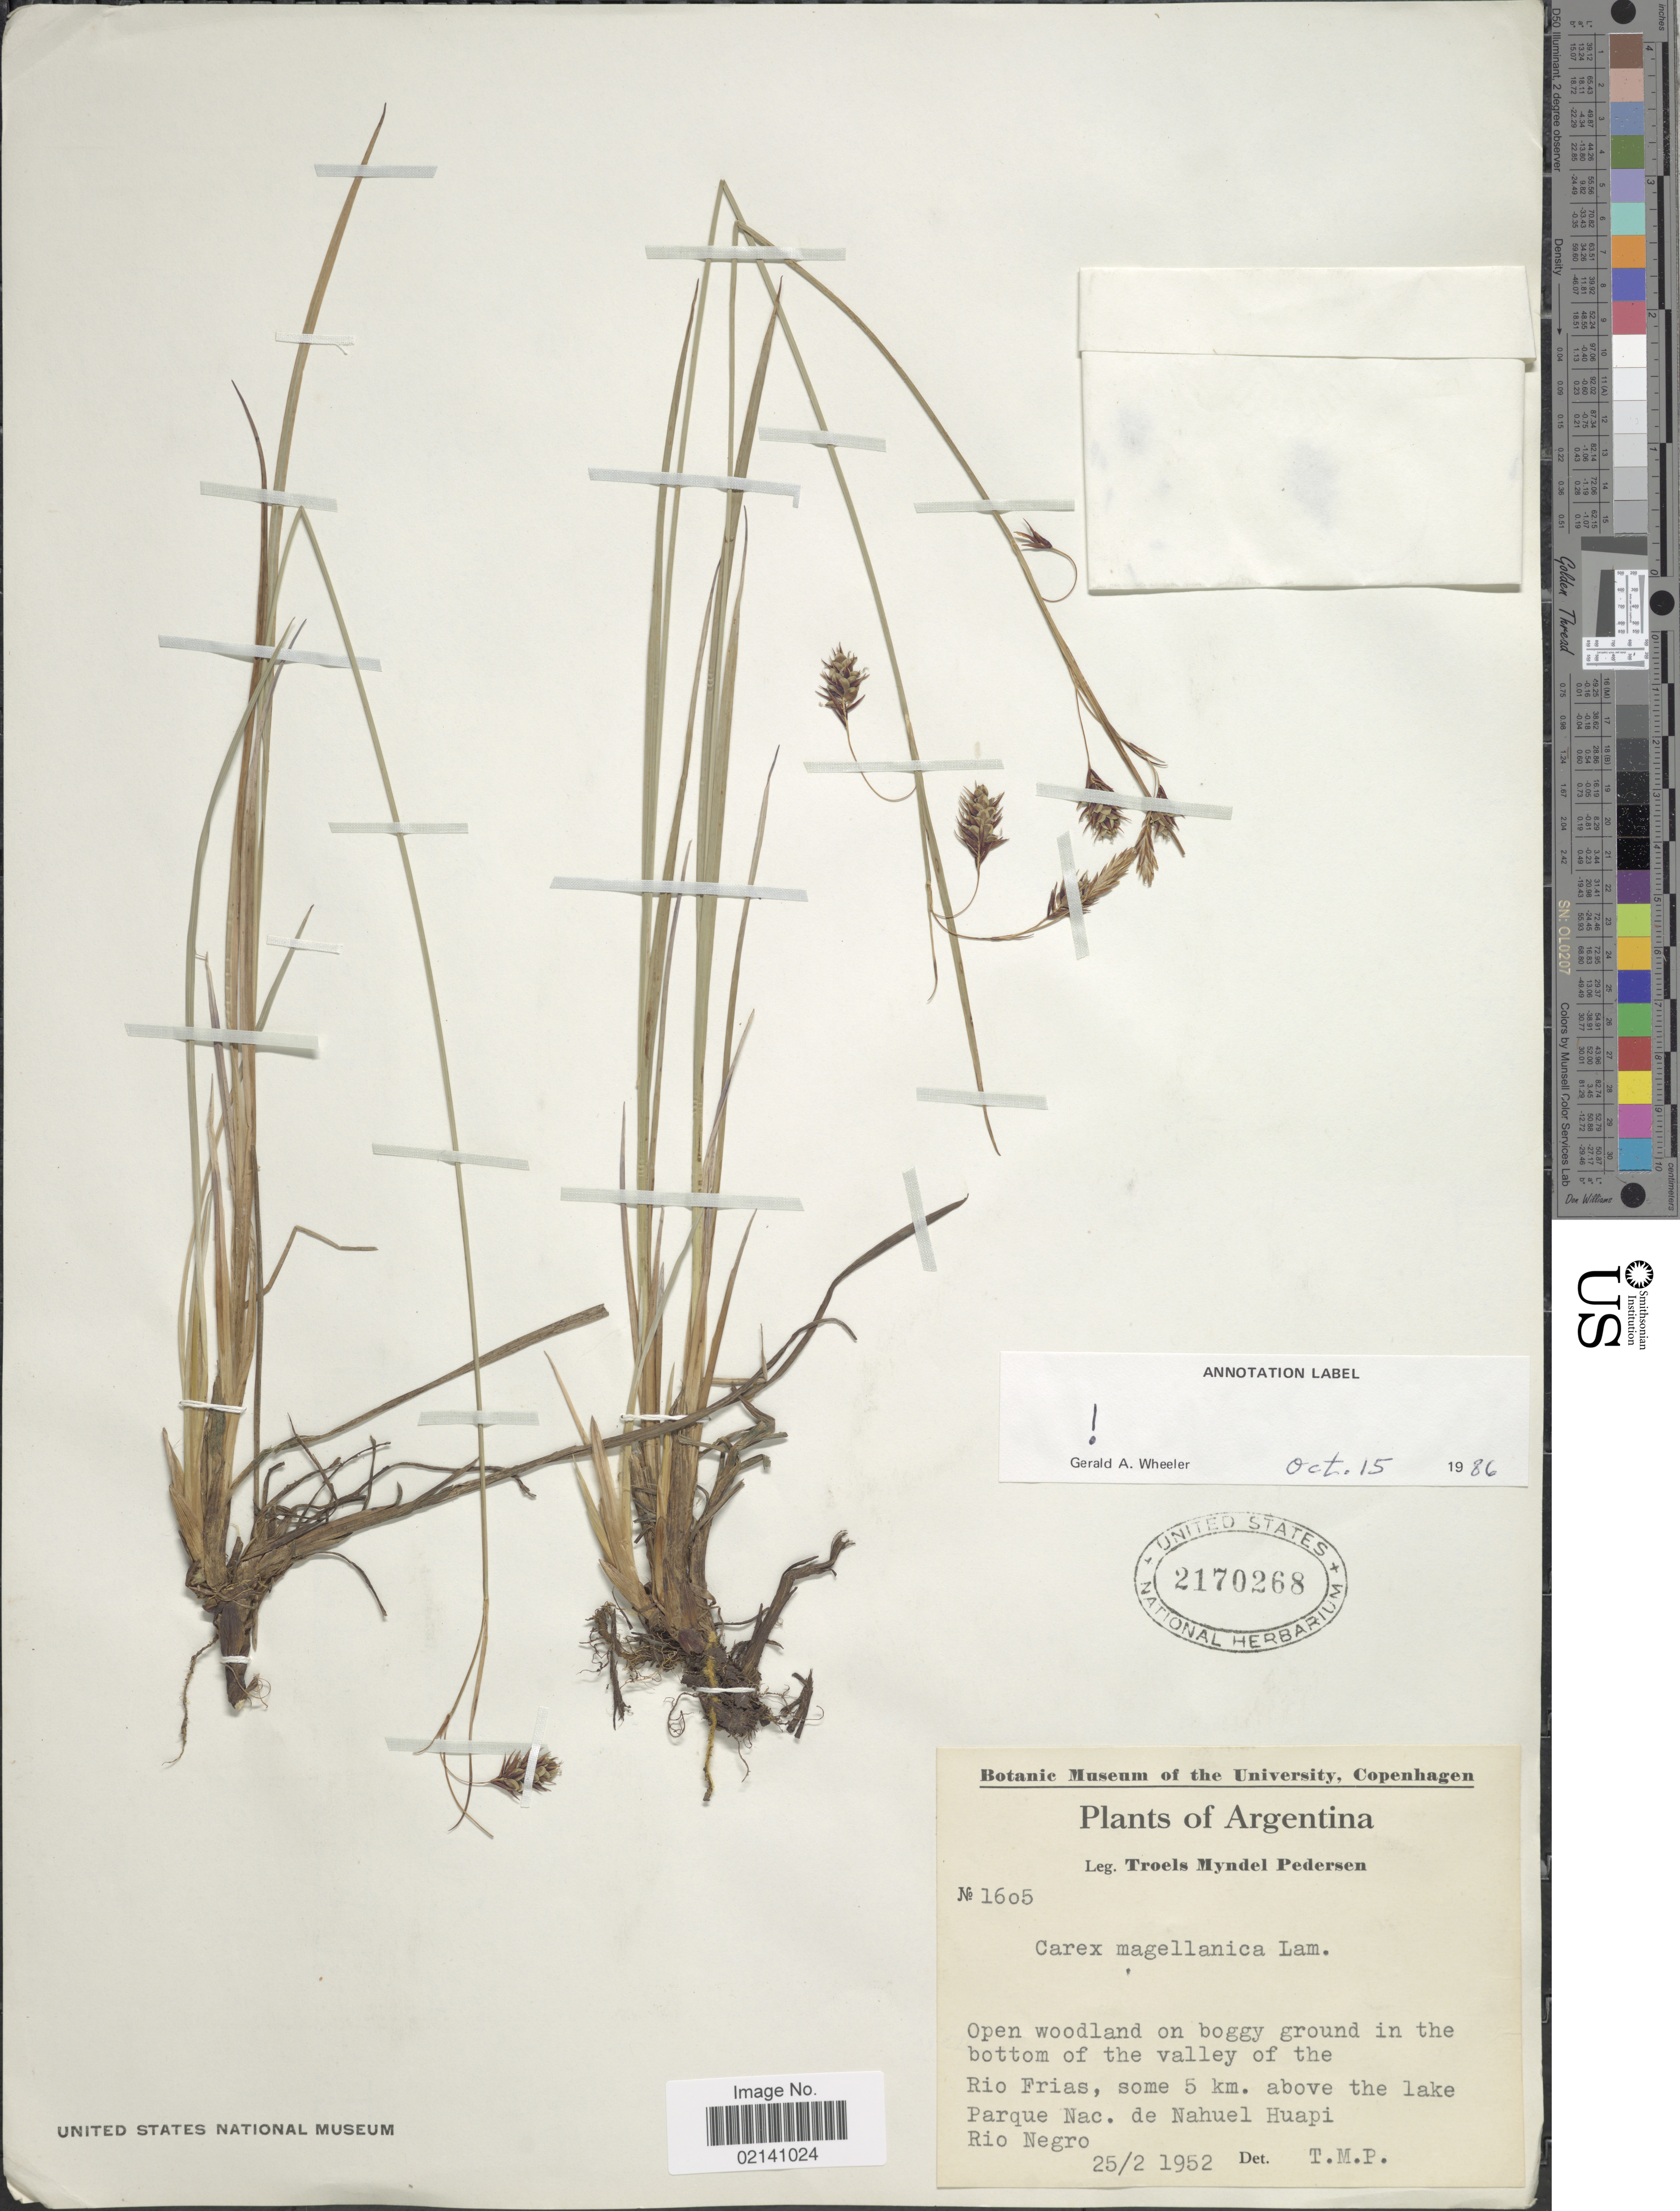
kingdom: Plantae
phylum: Tracheophyta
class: Liliopsida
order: Poales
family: Cyperaceae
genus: Carex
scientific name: Carex magellanica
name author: Lam.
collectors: T. Pederson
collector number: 1605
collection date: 1952-02-25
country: Argentina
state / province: Rio Negro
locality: Open woodland on boggy ground in the bottom of the valley of the Rio Frias, some 5 km. above the lake Parque Nac. de Nahuel Huapi, Rio Negro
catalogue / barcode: US 2170268